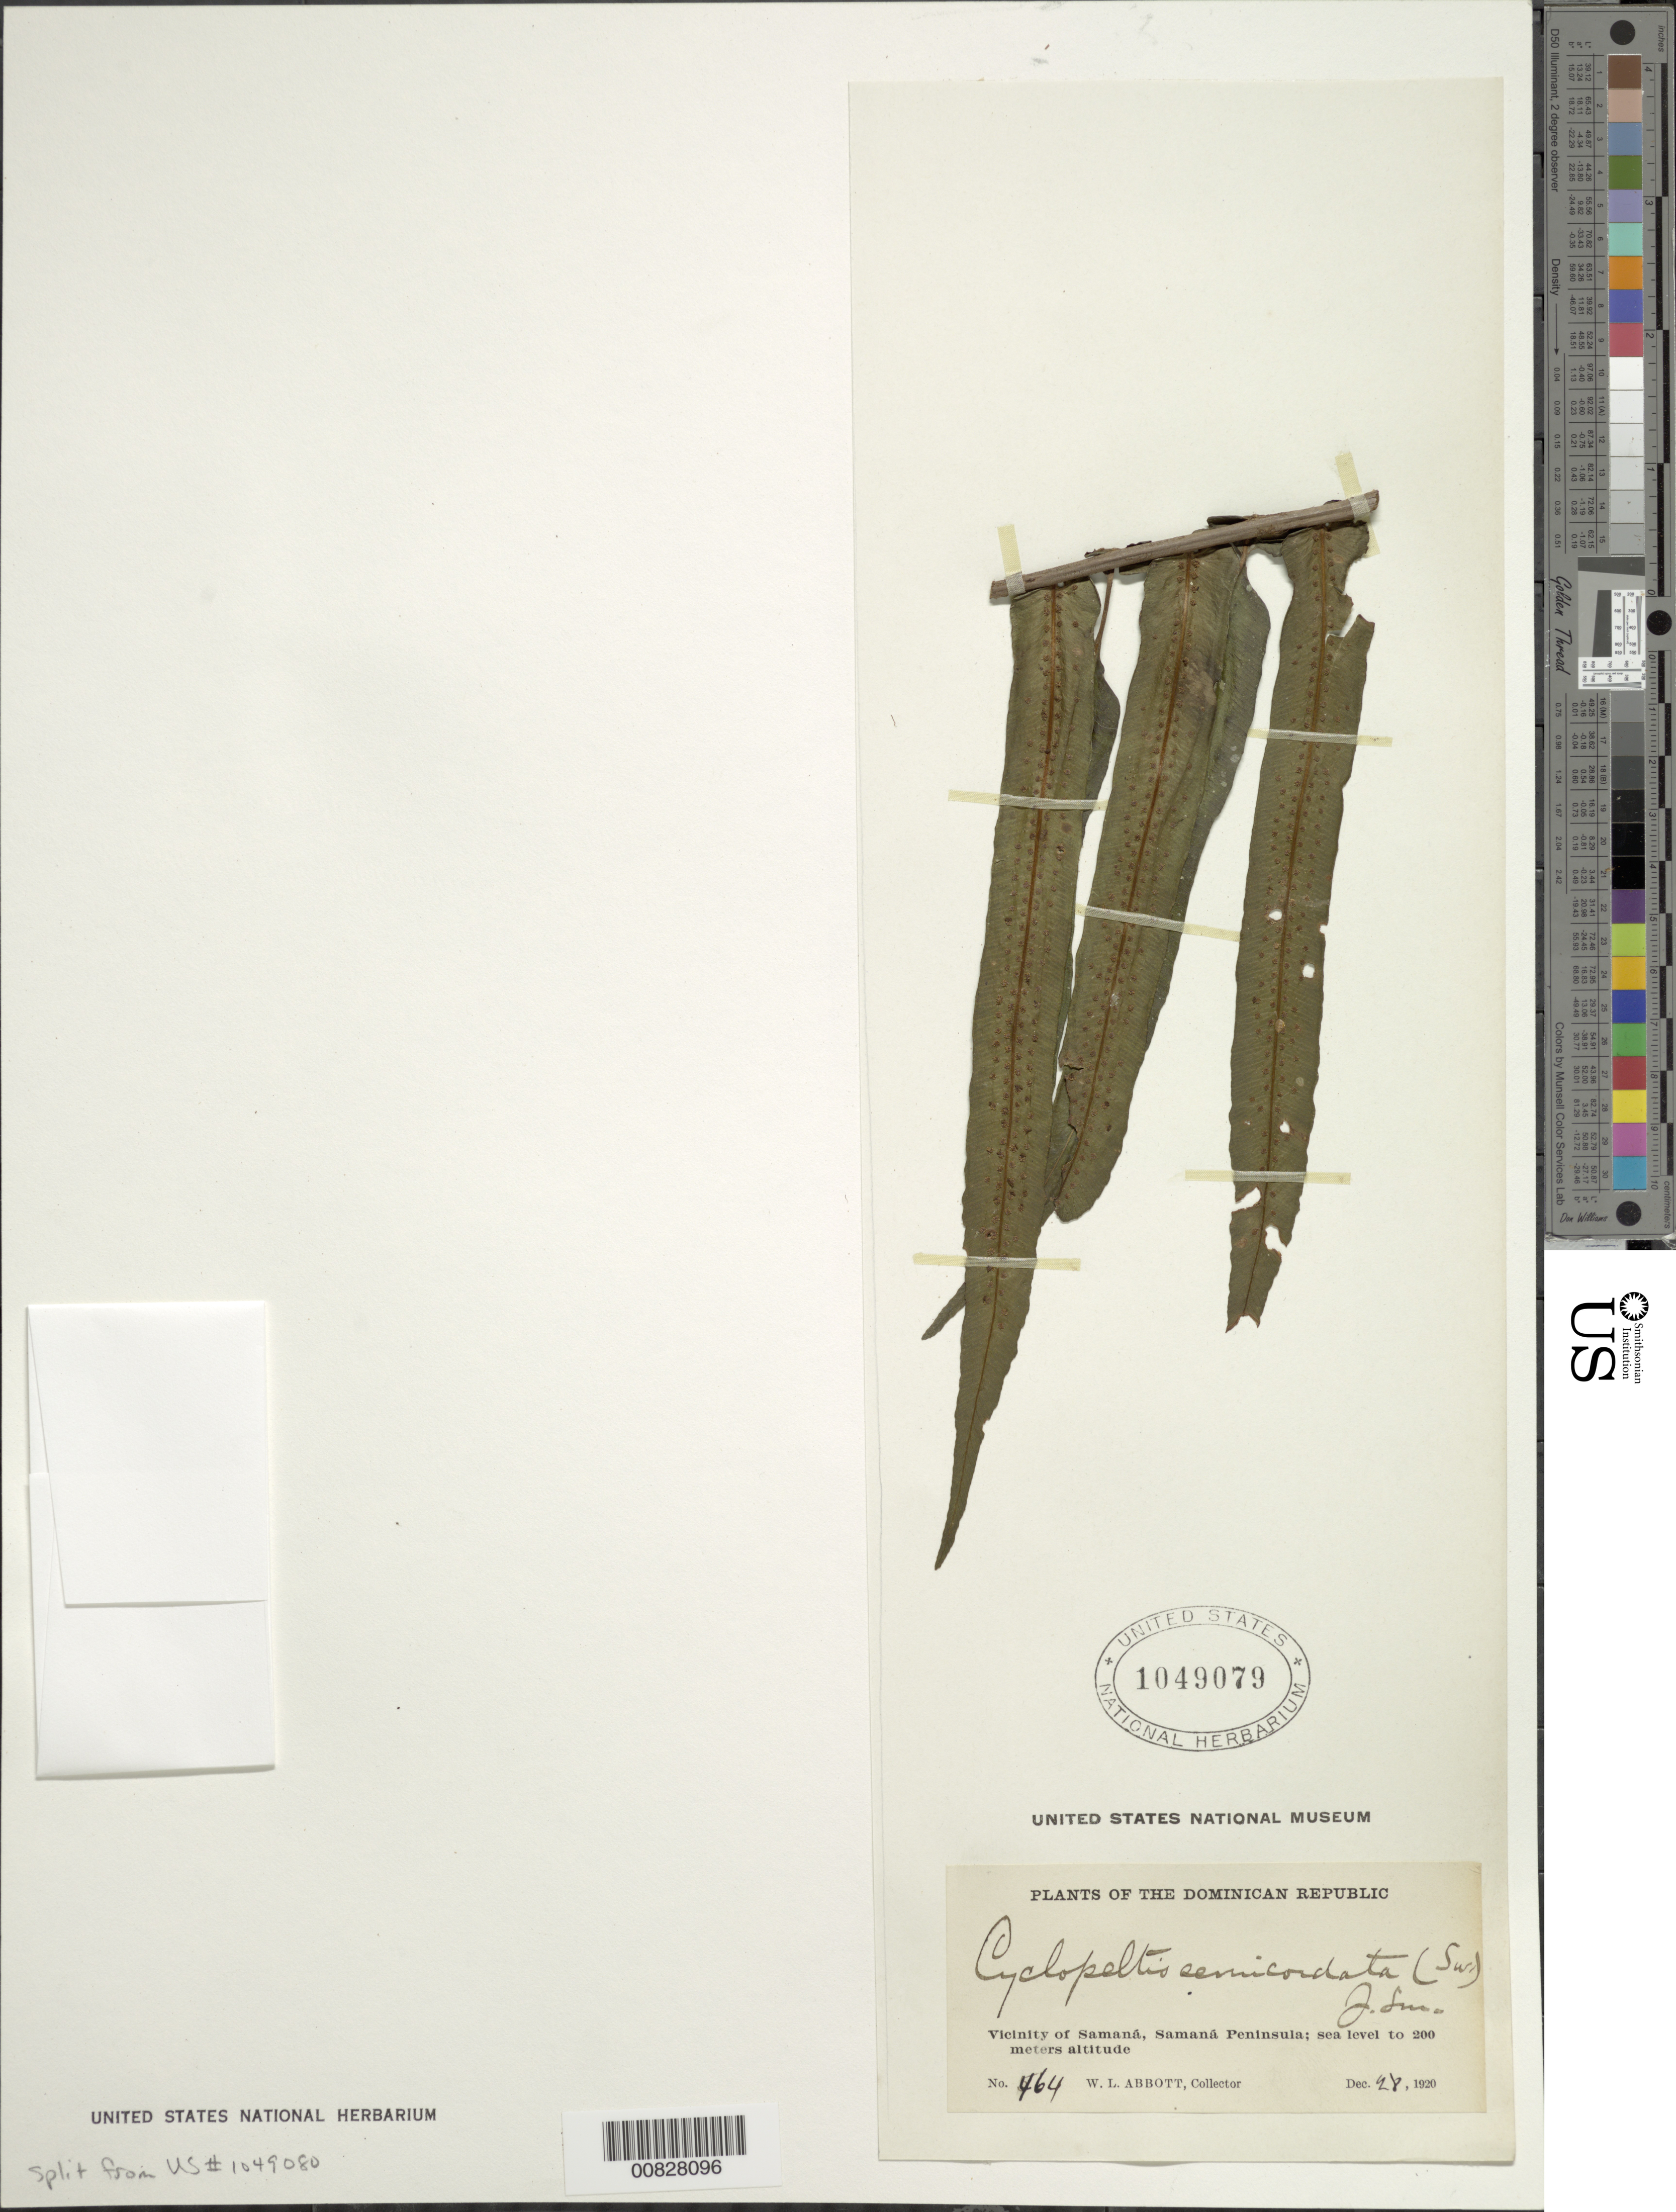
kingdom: Plantae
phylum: Tracheophyta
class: Polypodiopsida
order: Polypodiales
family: Lomariopsidaceae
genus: Cyclopeltis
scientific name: Cyclopeltis semicordata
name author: (Sw.) J. Sm.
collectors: W. L. Abbott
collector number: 464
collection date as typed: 28 Dec 1920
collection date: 1920-12-28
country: Dominican Republic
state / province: Samana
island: Hispaniola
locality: Samaná Peninsula, vicinity Samaná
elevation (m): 0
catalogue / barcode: US 1049079